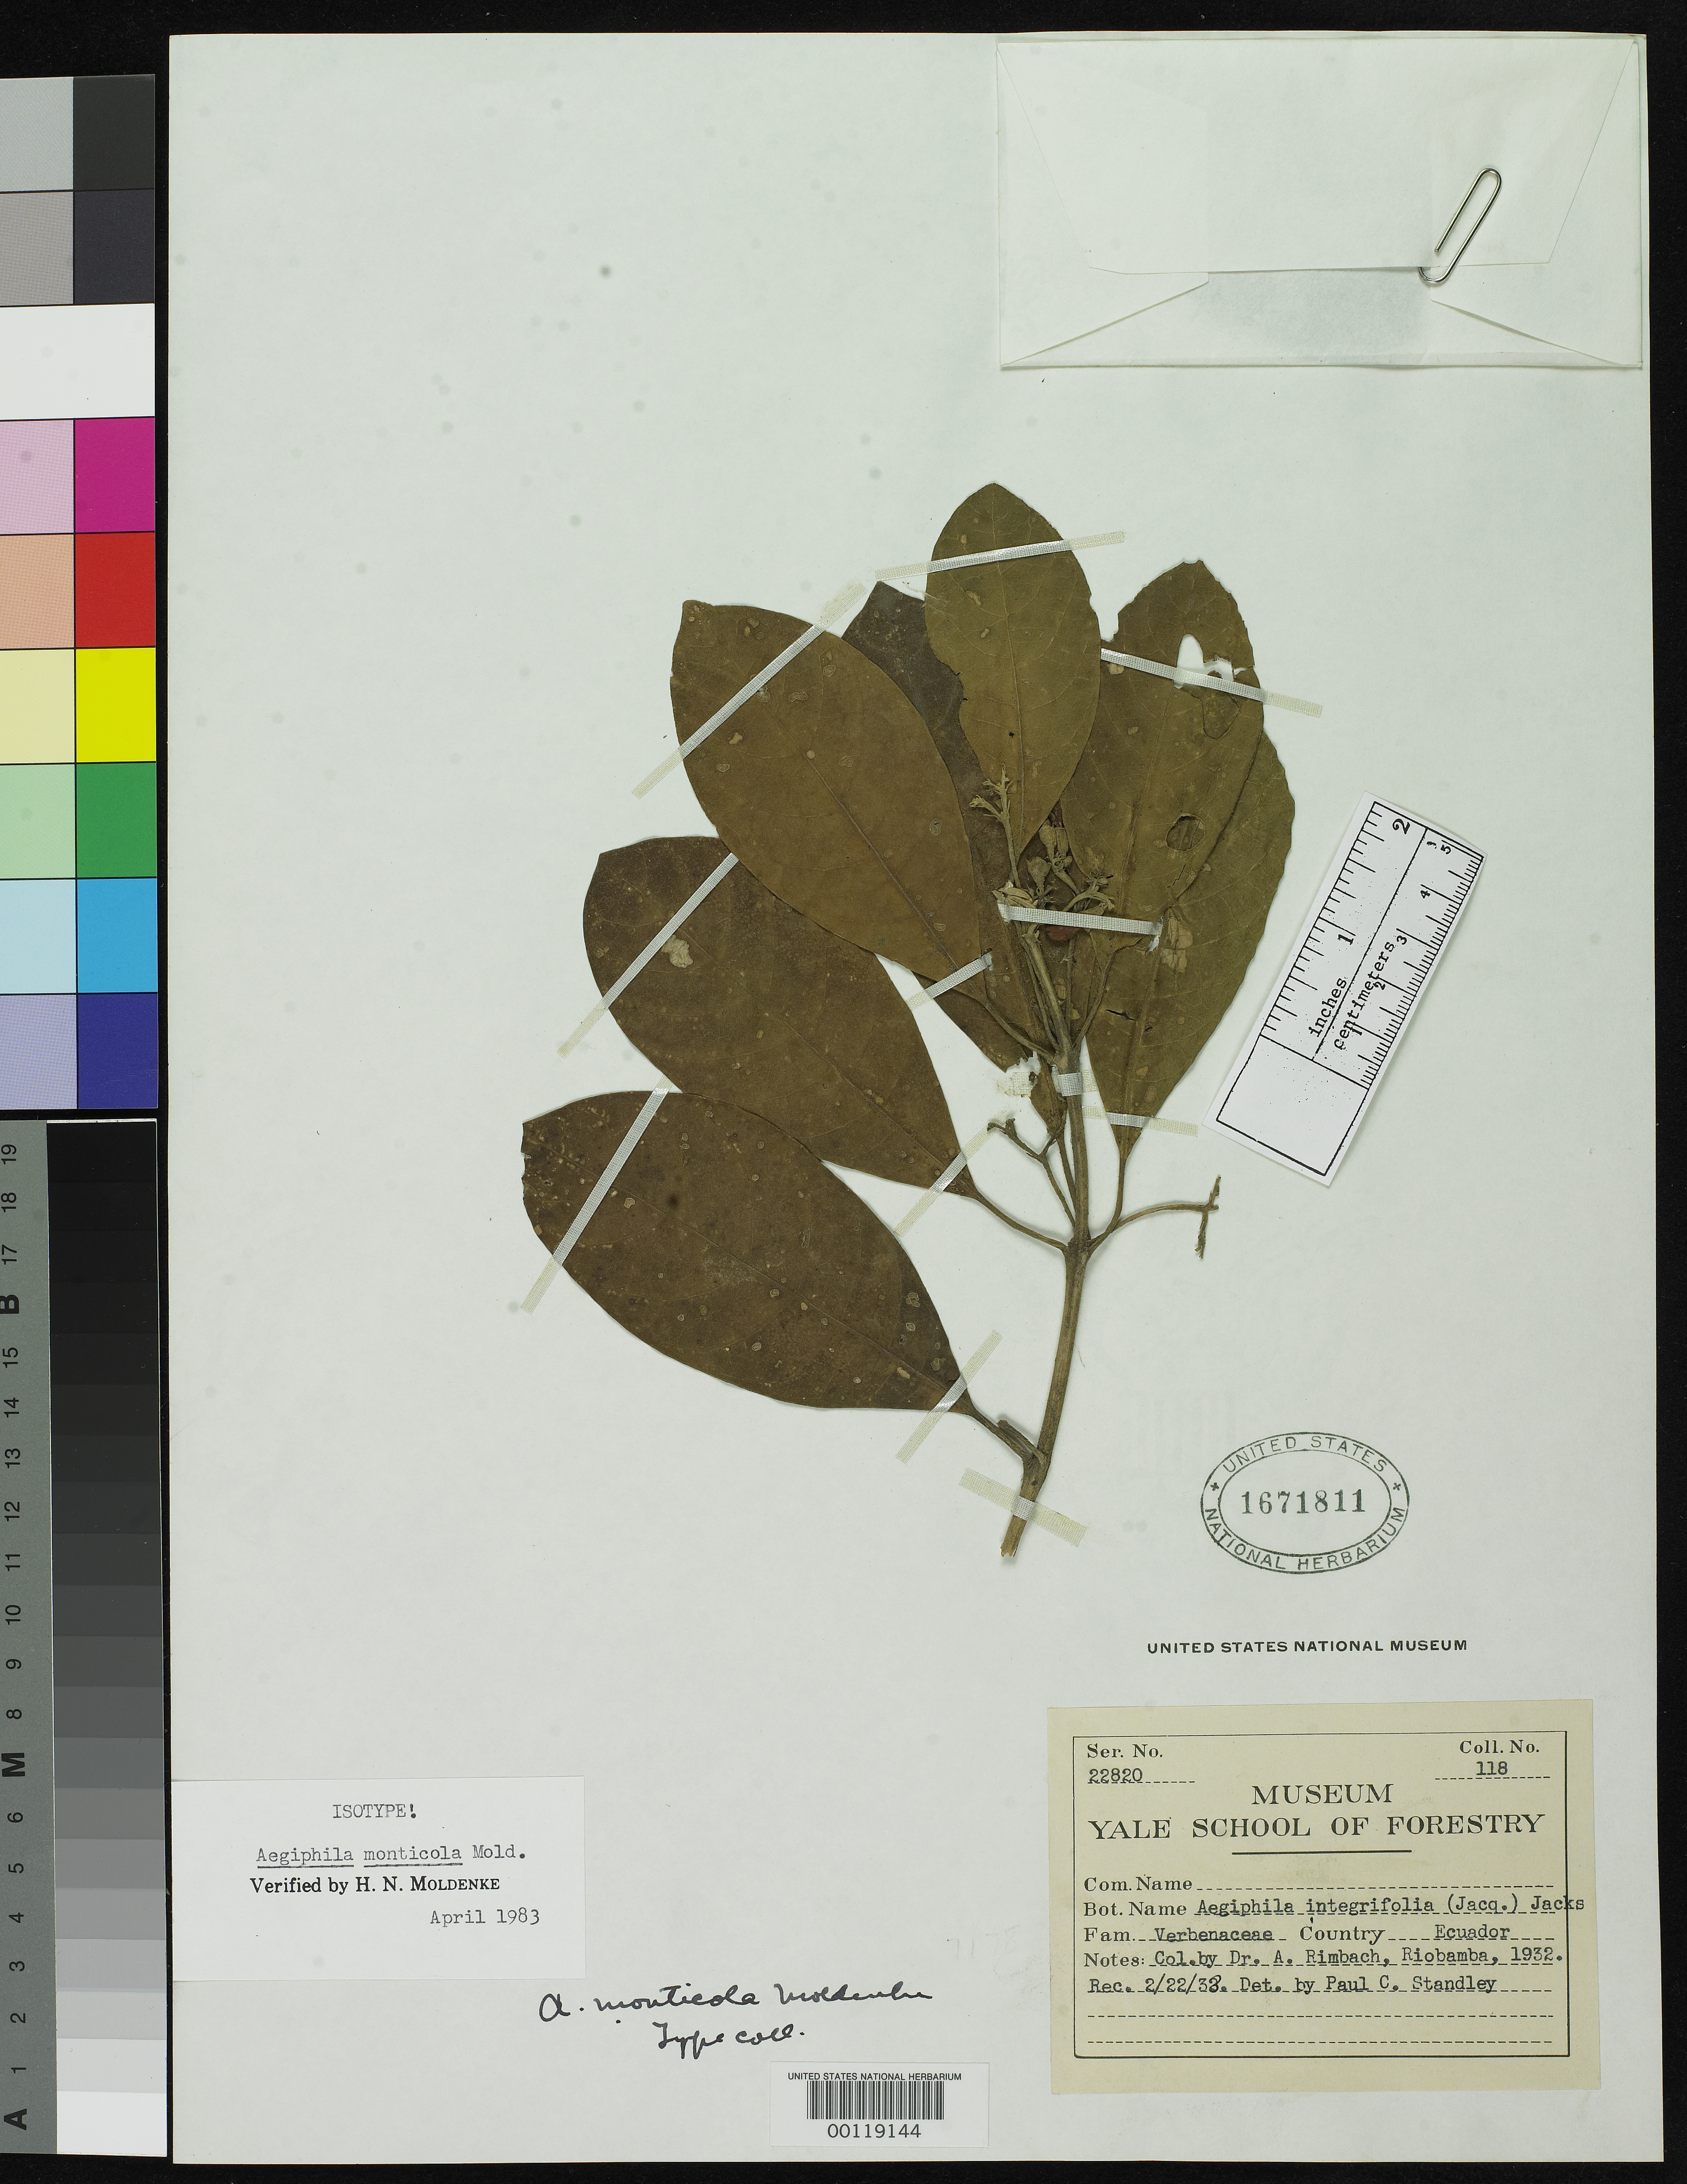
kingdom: Plantae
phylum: Tracheophyta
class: Magnoliopsida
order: Lamiales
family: Lamiaceae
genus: Aegiphila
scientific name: Aegiphila monticola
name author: Moldenke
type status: Isotype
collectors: A. Rimbach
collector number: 118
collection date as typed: Nov 1932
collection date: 1932-11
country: Ecuador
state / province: Chimborazo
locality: Near Riobamba, outer slopes of W Cordillera.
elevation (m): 2500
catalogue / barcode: US 1671811